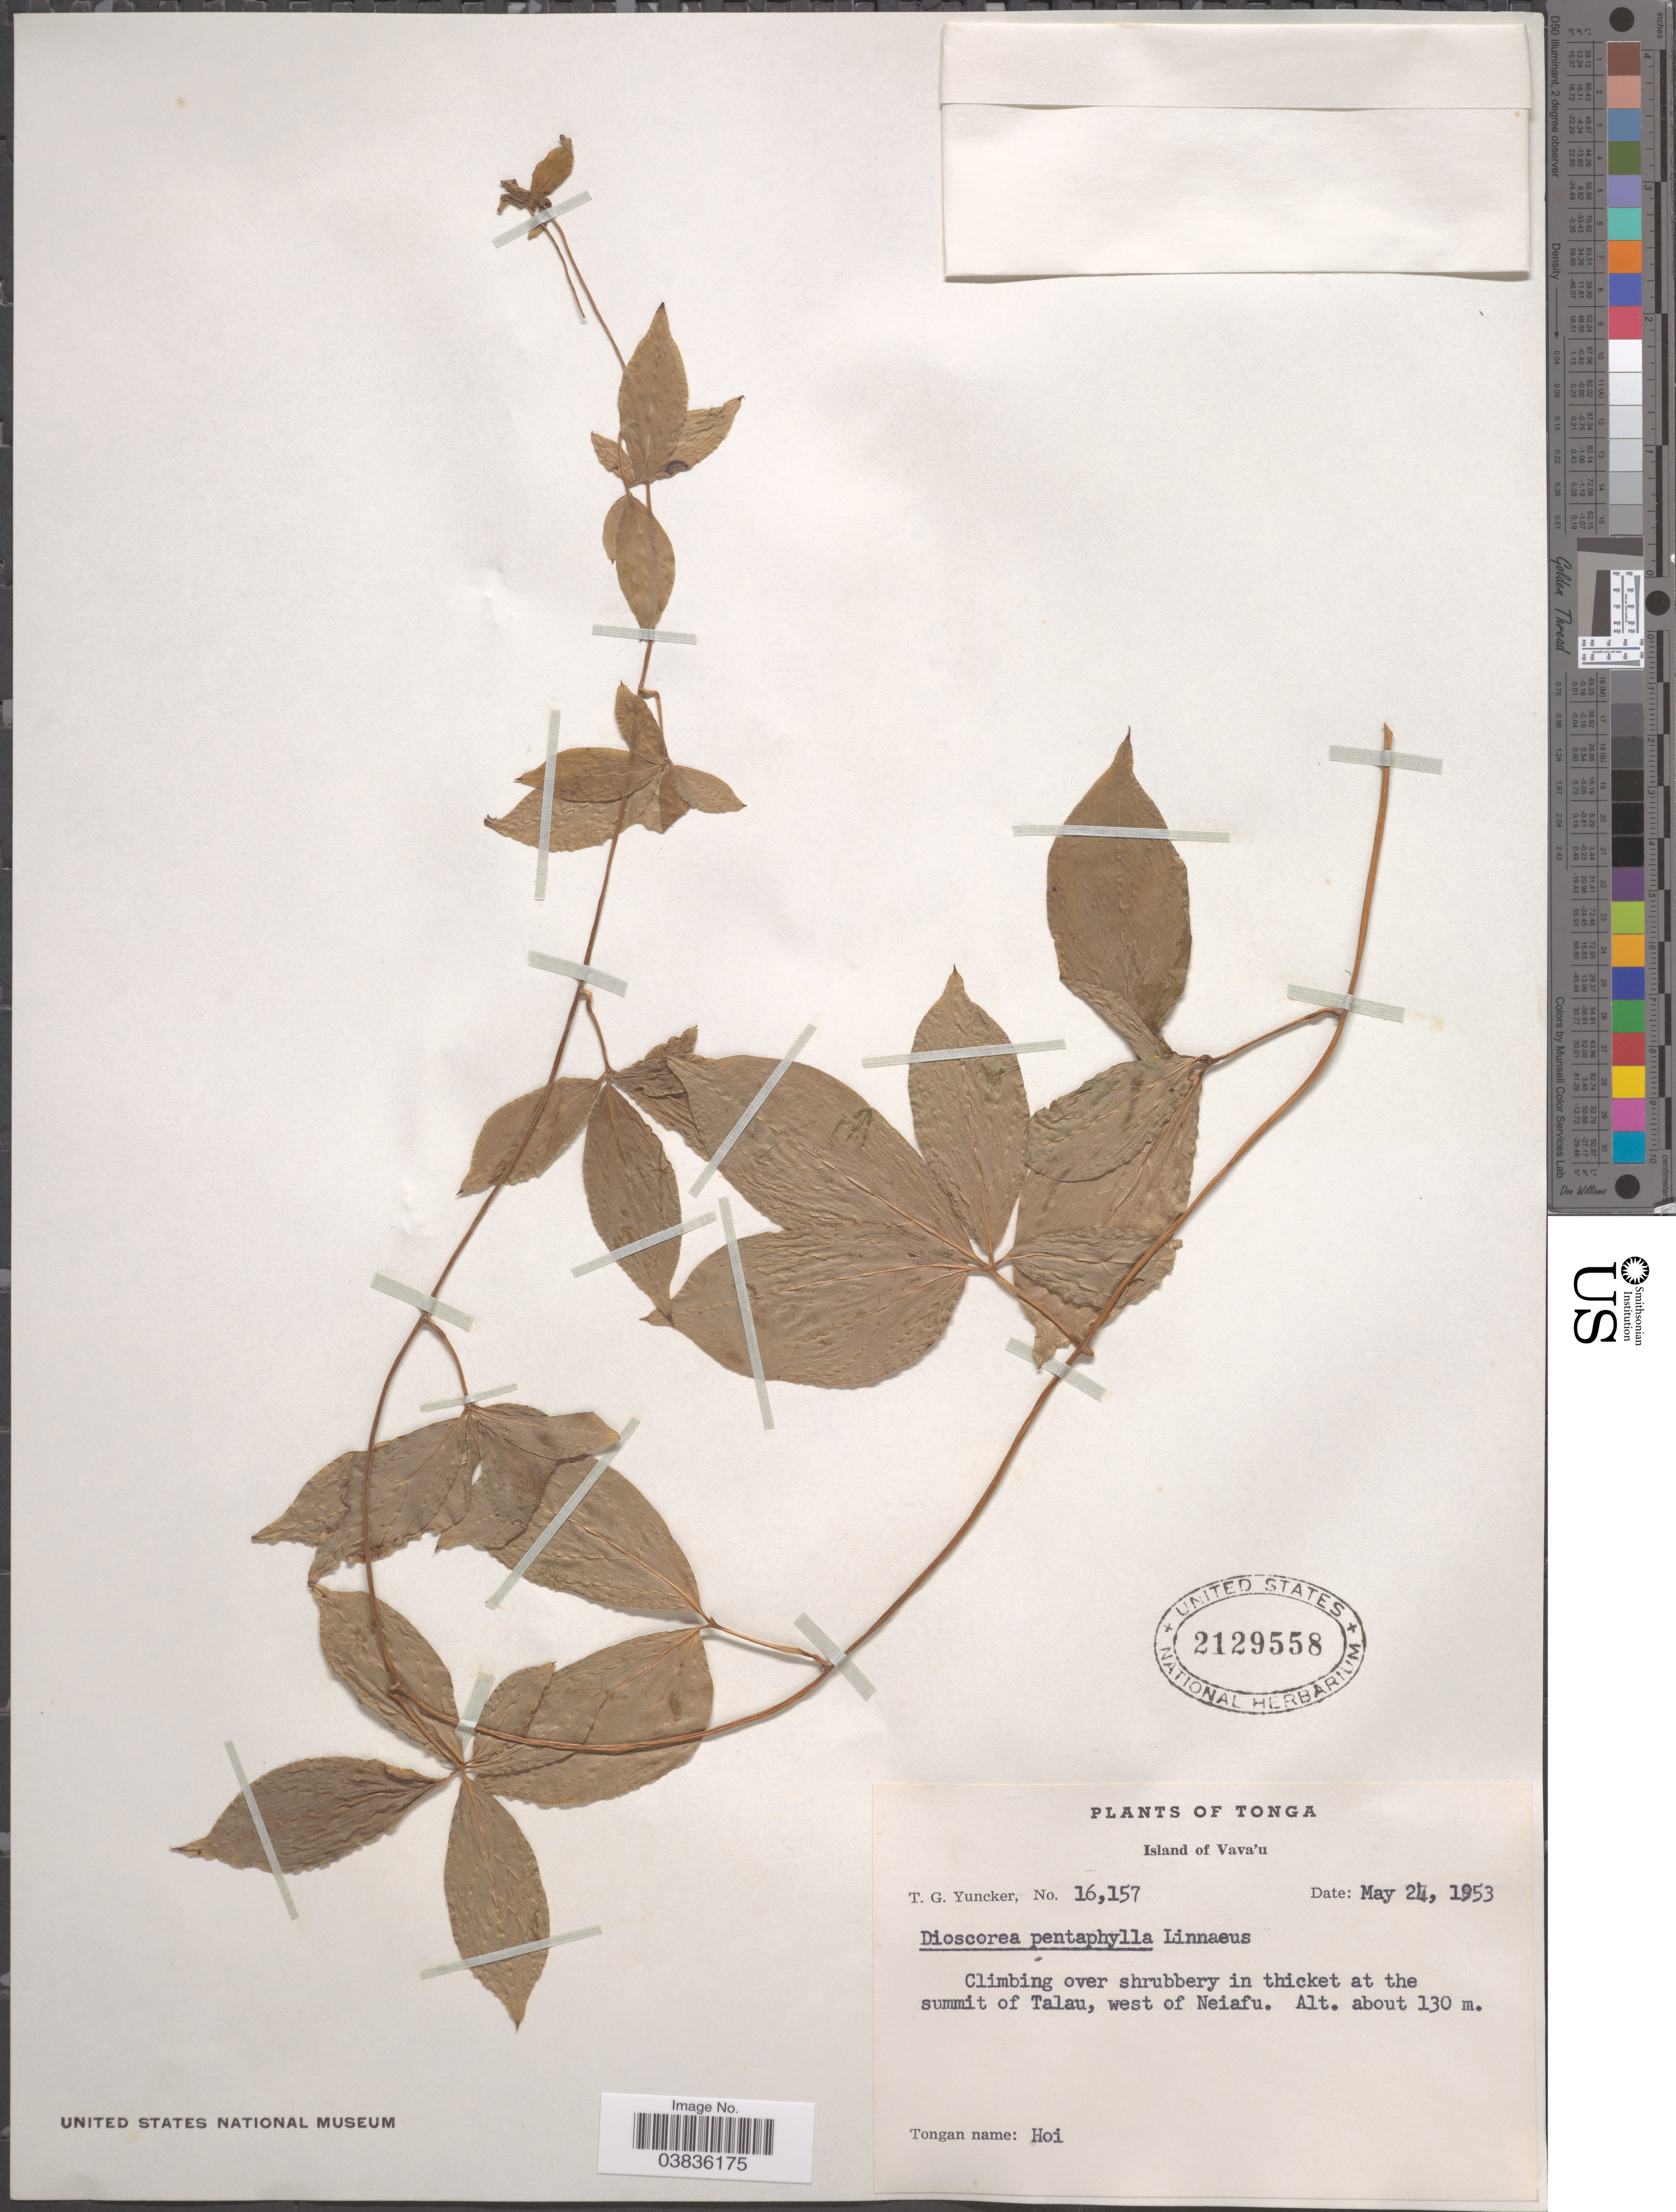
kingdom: Plantae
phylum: Tracheophyta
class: Liliopsida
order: Dioscoreales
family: Dioscoreaceae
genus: Dioscorea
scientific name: Dioscorea pentaphylla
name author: L.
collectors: T. G. Yuncker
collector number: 16157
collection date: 1953-05-24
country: Tonga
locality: Island of Vava'u. At the summit of Talau, west of Neiafu.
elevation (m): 130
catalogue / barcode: US 2129558